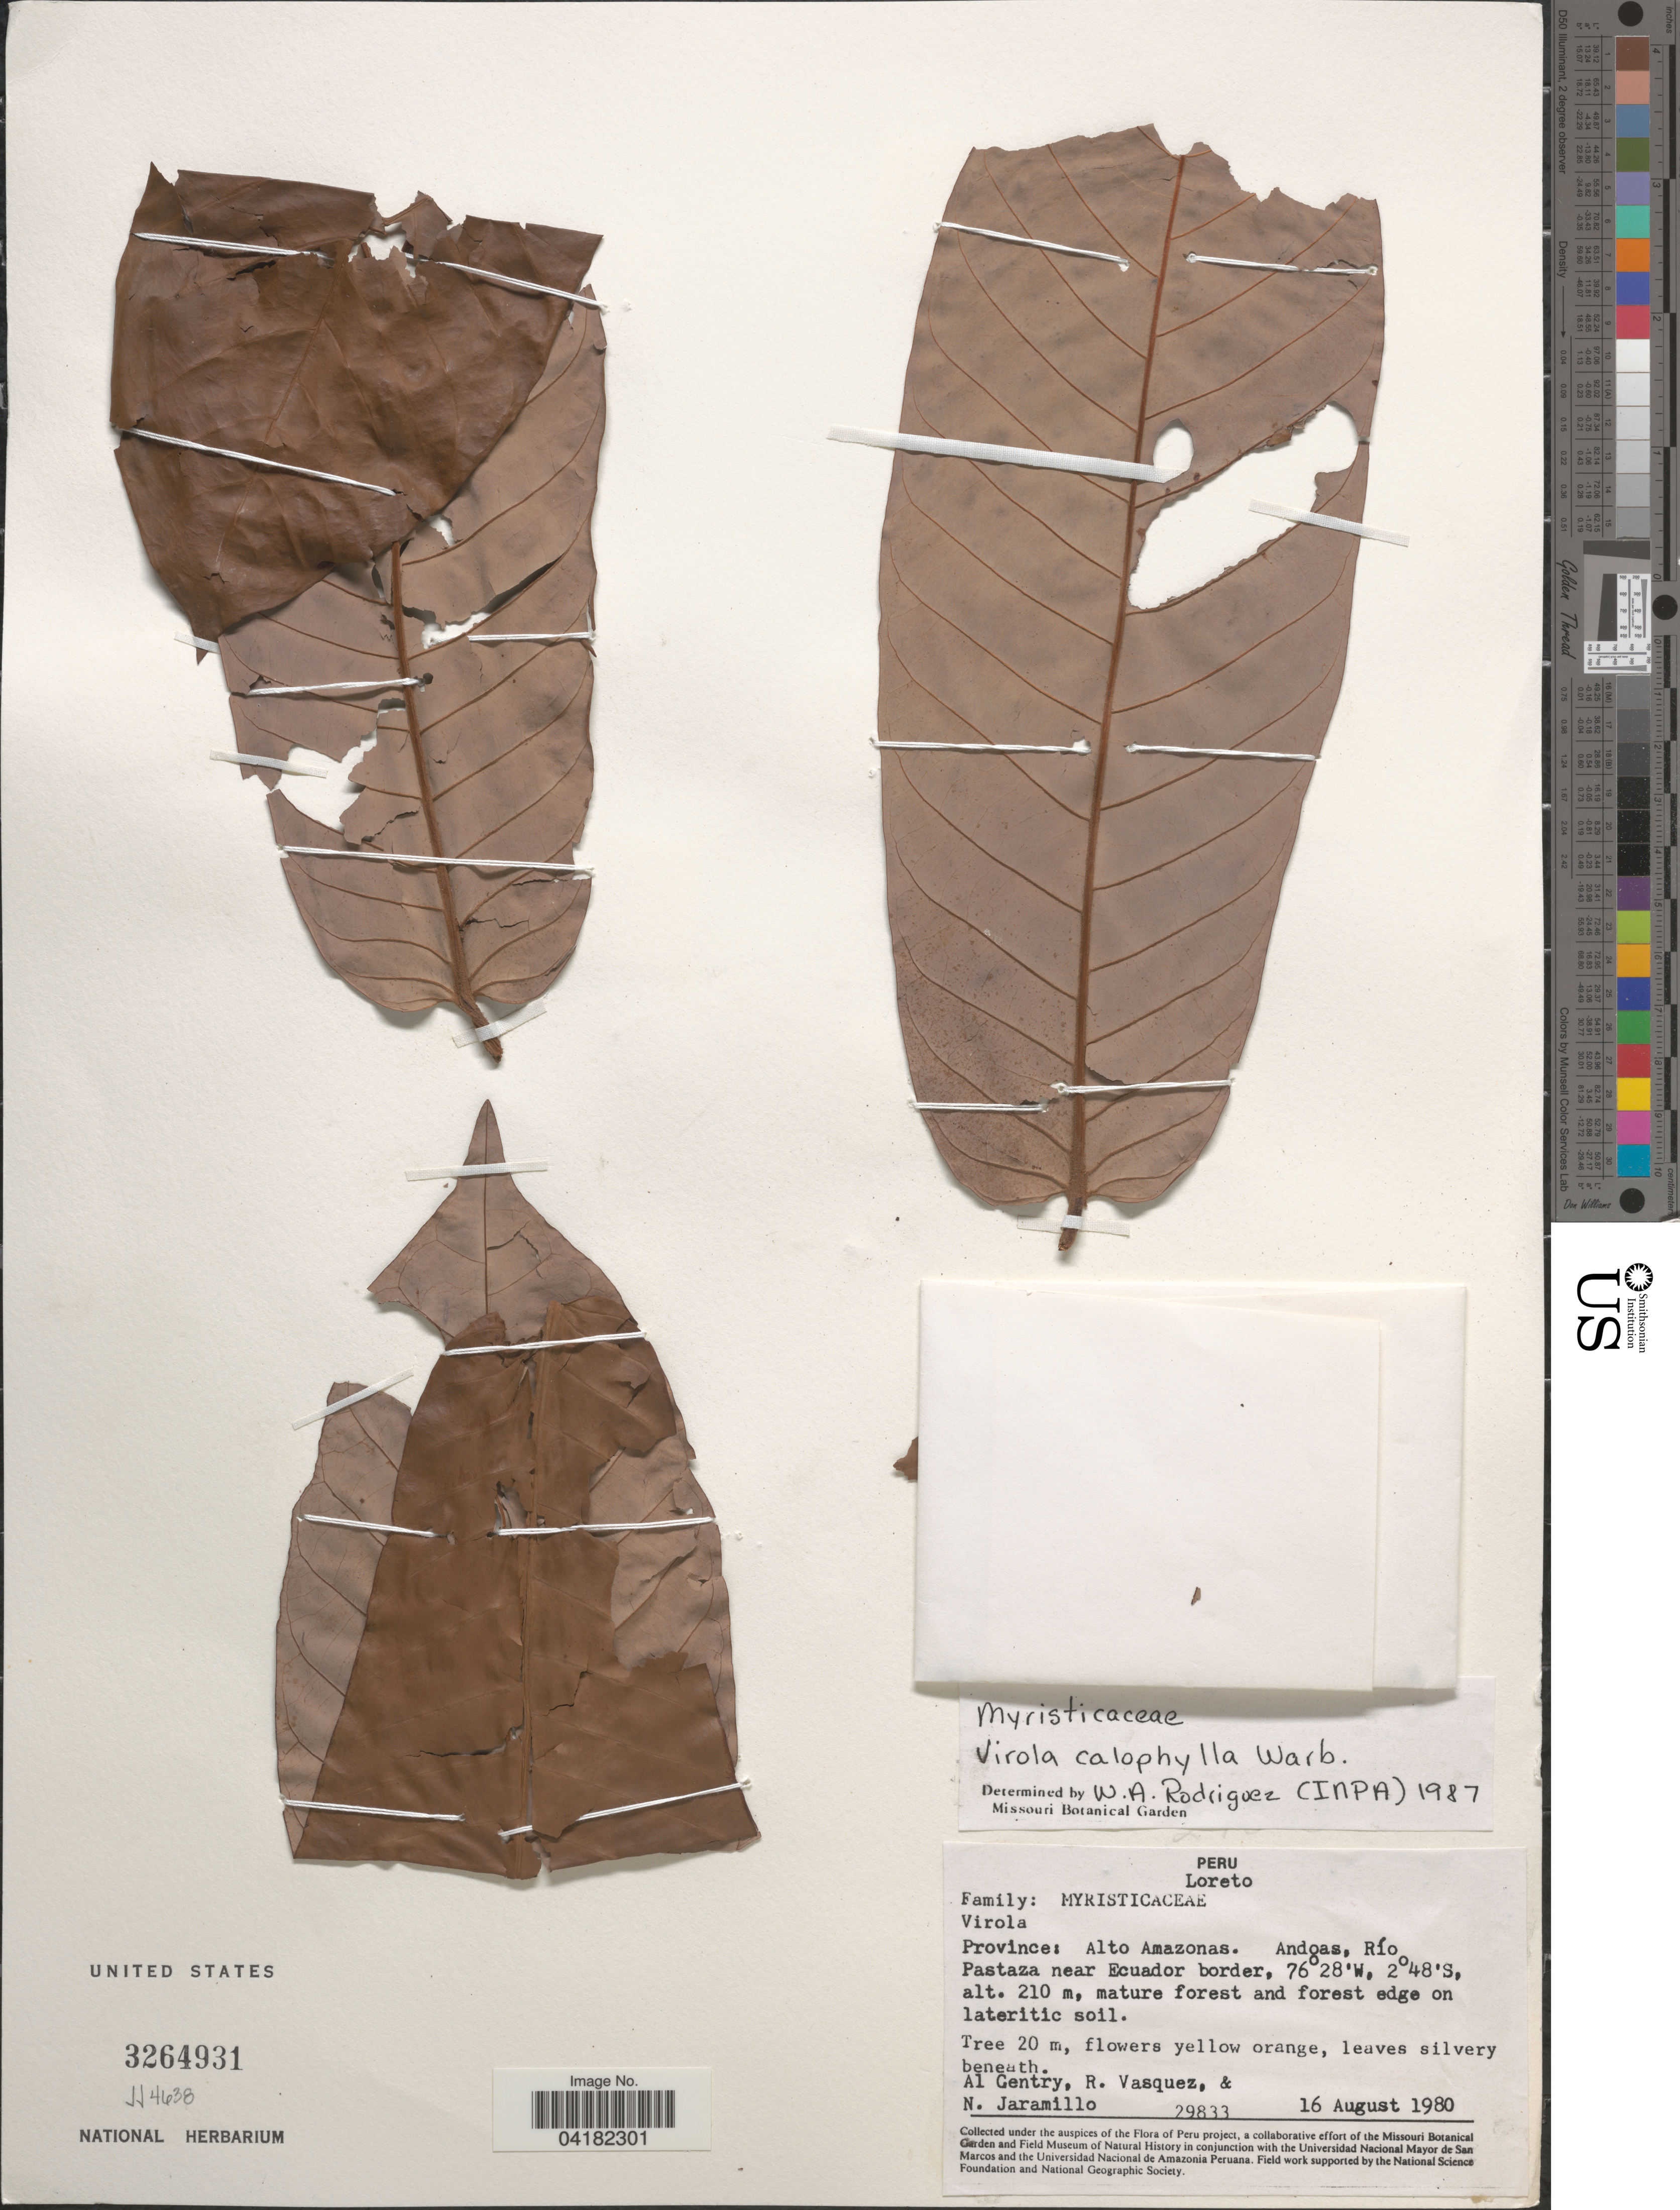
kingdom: Plantae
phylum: Tracheophyta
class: Magnoliopsida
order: Magnoliales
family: Myristicaceae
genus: Virola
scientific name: Virola calophylla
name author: (Spruce) Warb.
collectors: A. H. Gentry, R. Vasquez & N. Jaramillo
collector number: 29833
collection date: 1980-08-16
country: Peru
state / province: Loreto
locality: Province: Alto Amazonas. Andoas, Río Pastaza near Ecuador border.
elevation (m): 210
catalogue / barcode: US 3264931